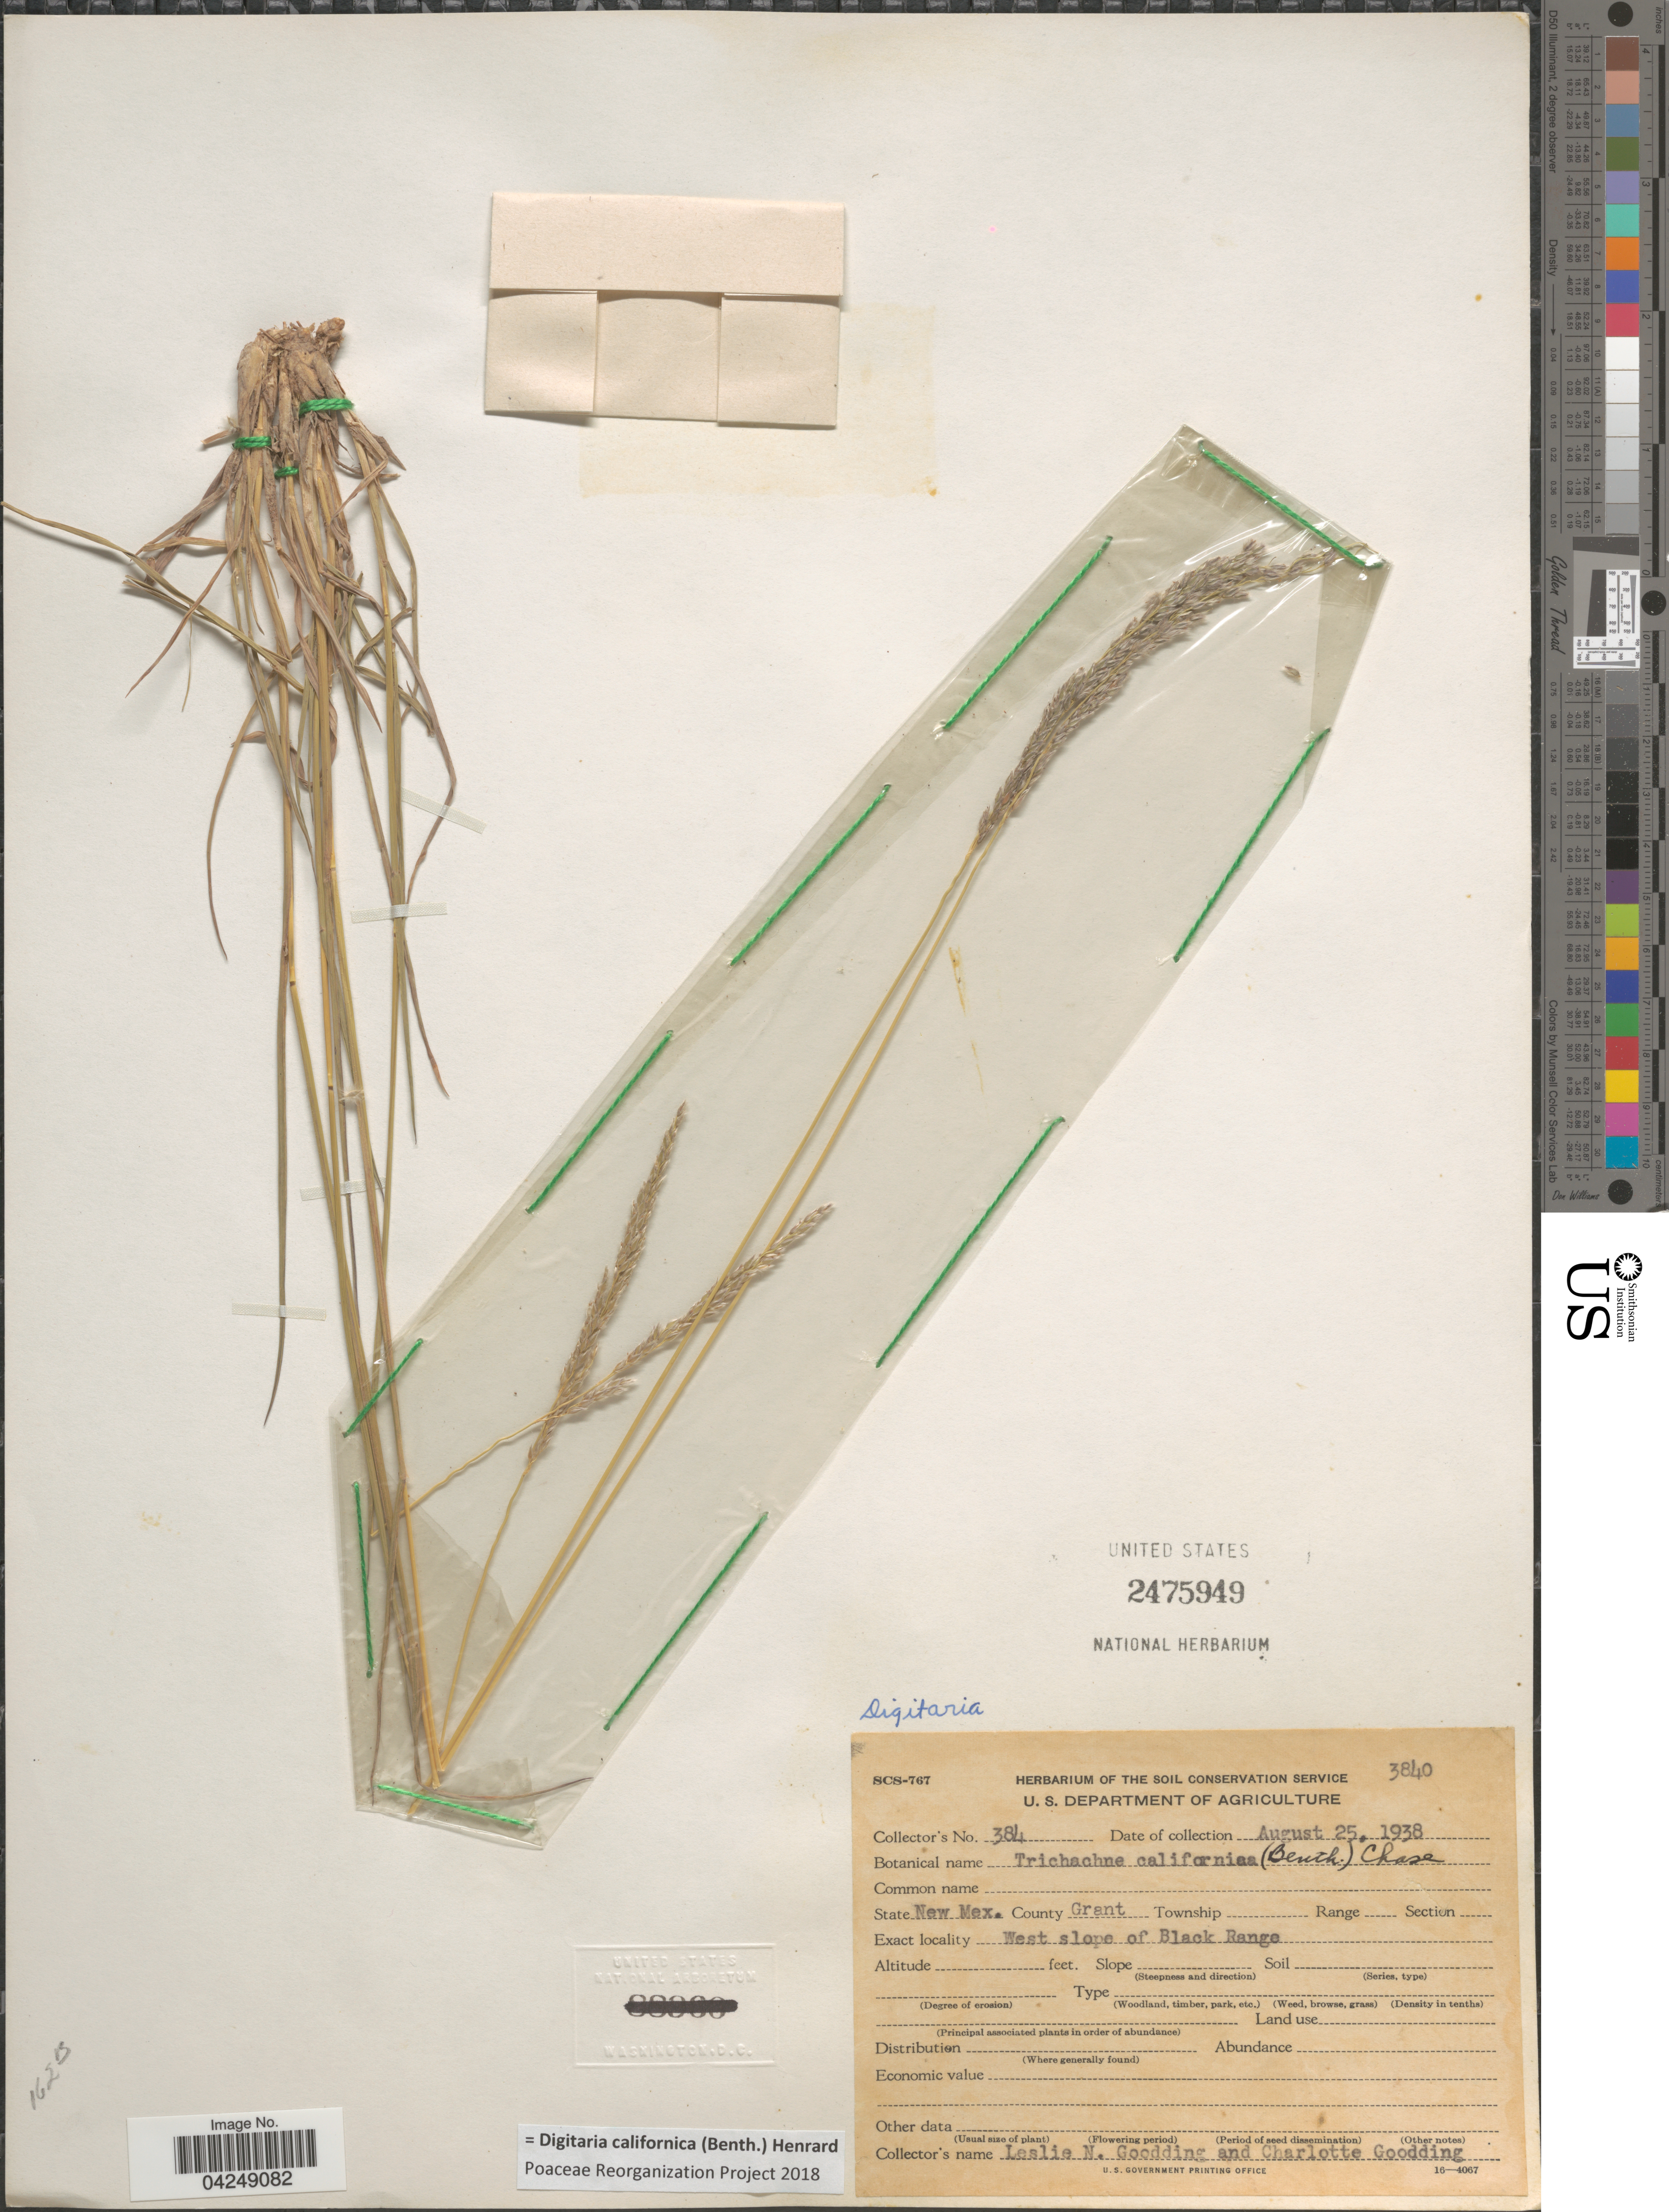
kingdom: Plantae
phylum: Tracheophyta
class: Liliopsida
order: Poales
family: Poaceae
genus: Digitaria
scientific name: Digitaria californica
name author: (Benth.) Henr.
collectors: L. N. Goodding & C. Goodding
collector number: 384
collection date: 1938-08-25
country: United States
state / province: New Mexico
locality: County Grant. West slope of Black Range.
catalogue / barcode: US 2475949